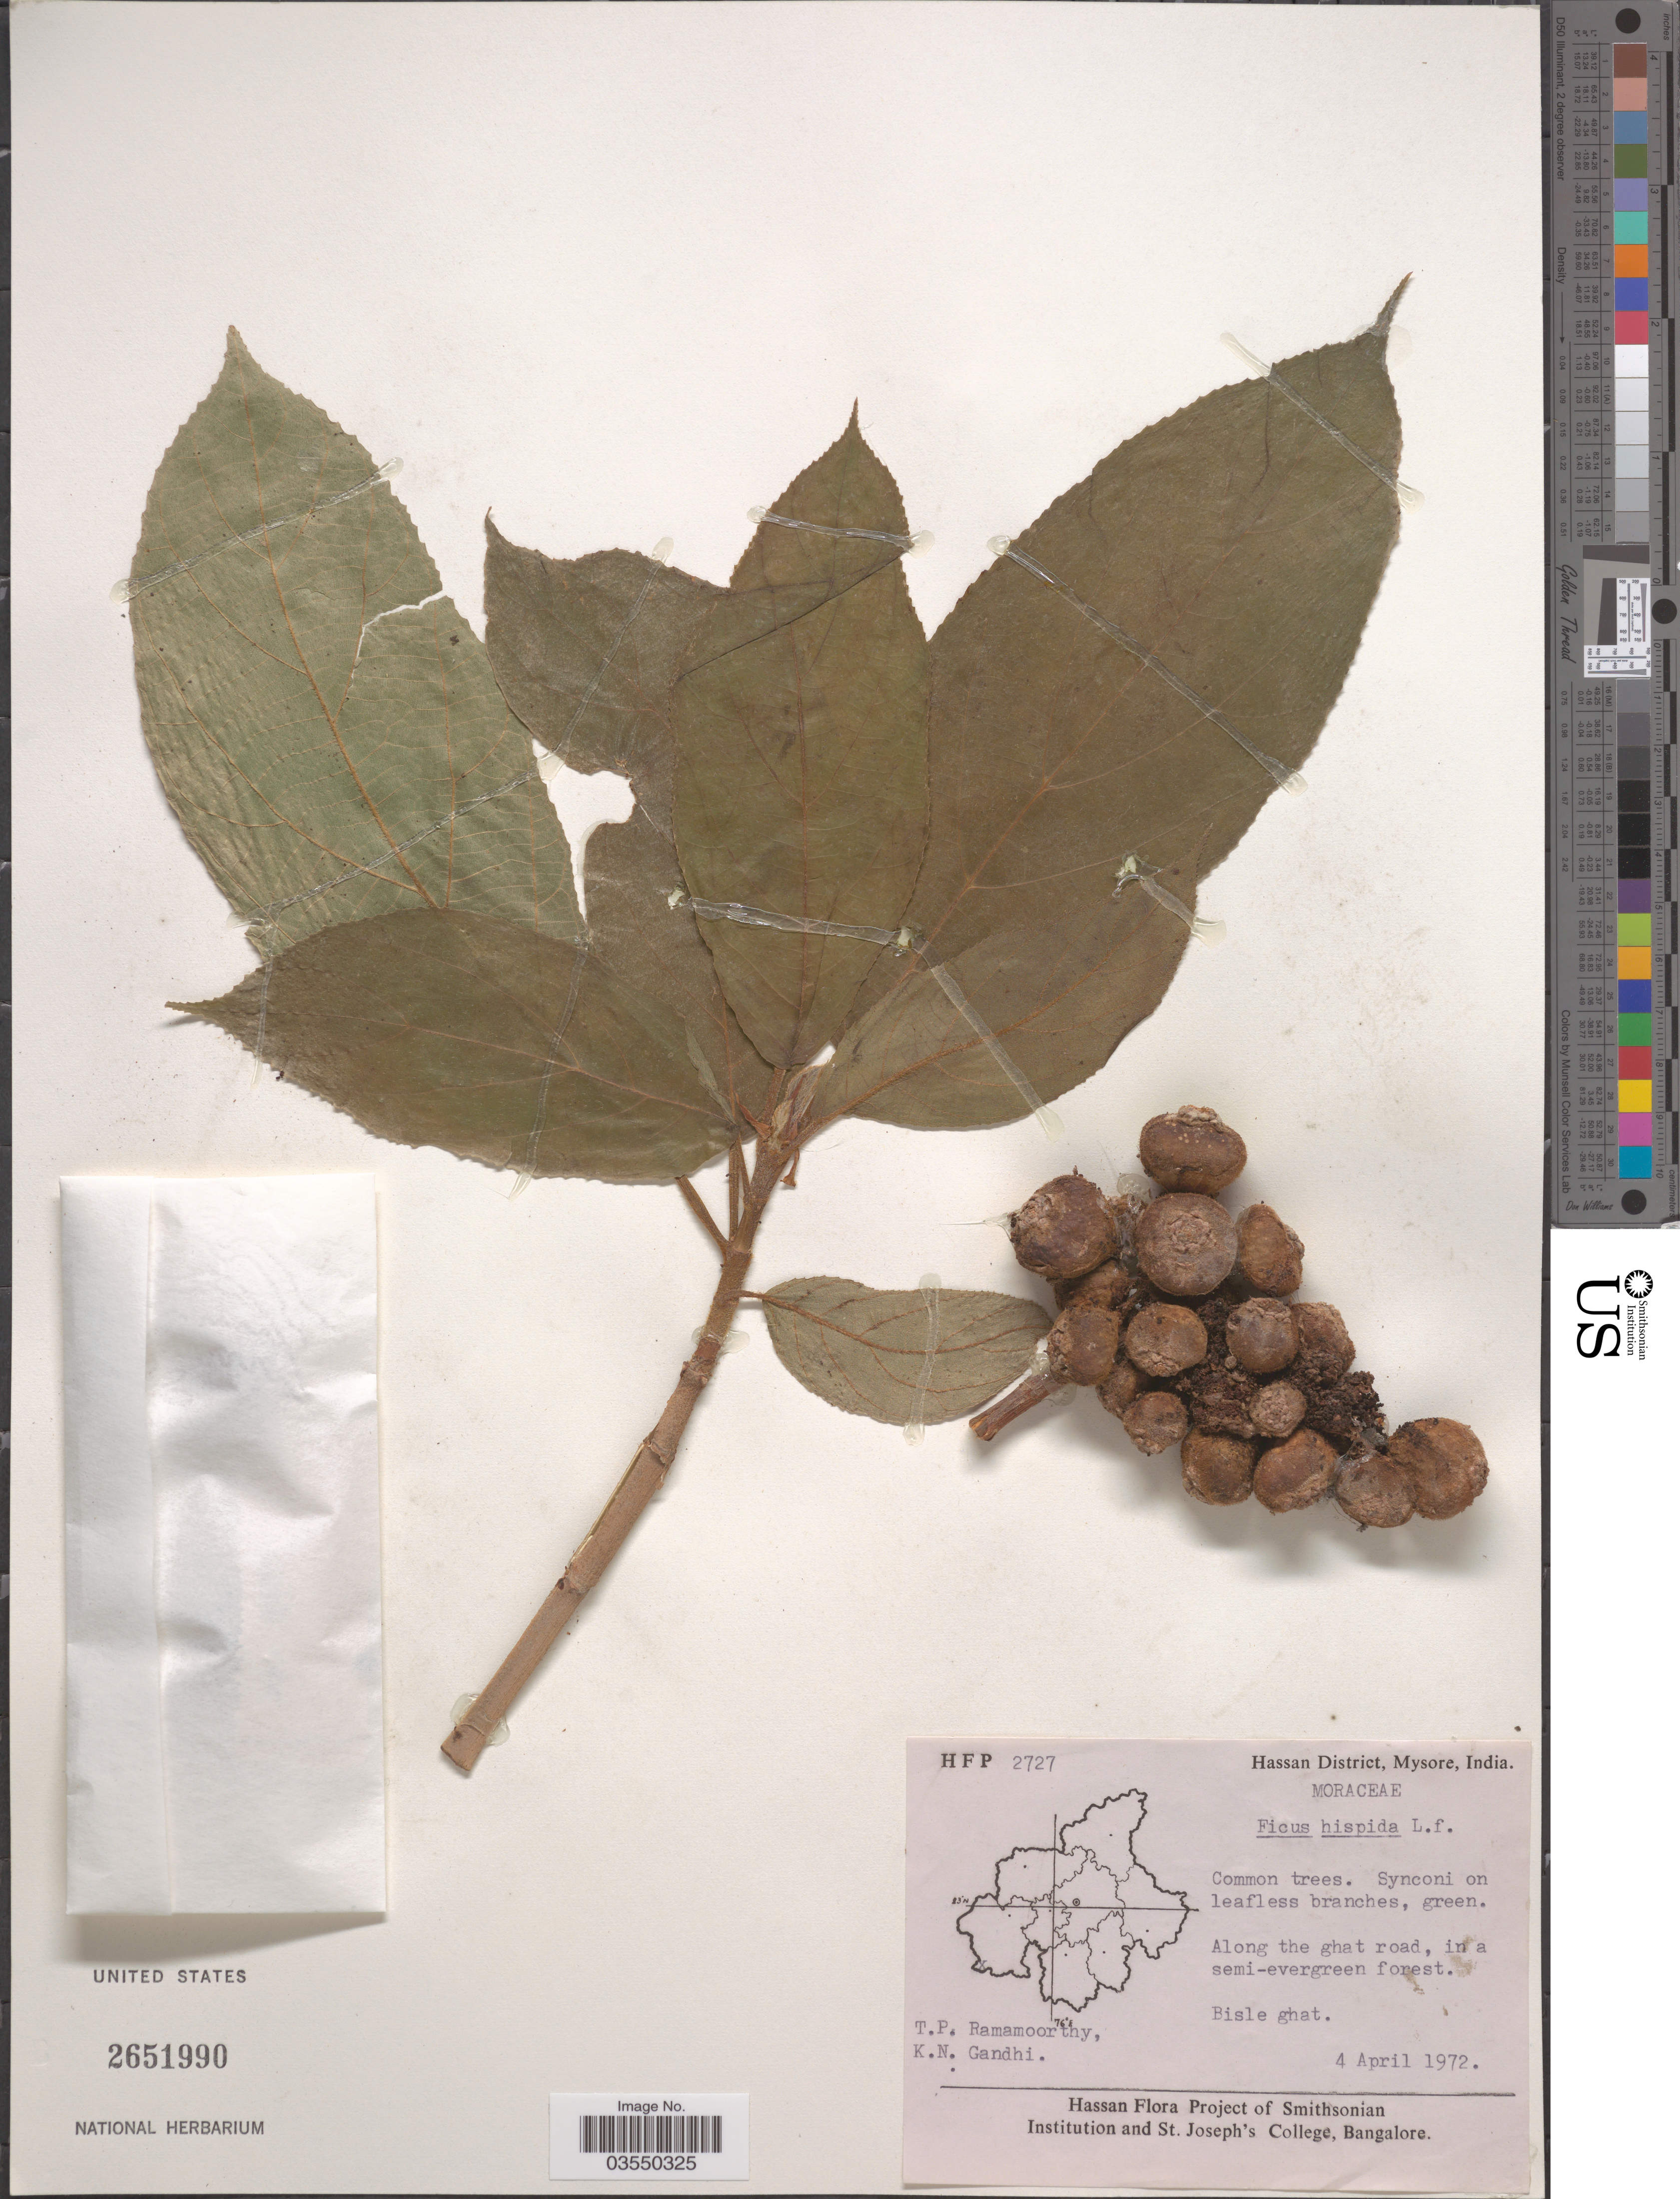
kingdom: Plantae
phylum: Tracheophyta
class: Magnoliopsida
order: Rosales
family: Moraceae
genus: Ficus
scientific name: Ficus hispida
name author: L. f.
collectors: T. P. Ramamoorthy & K. N. Gandhi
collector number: HFP2727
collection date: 1972-04-04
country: India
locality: Hassan District, Mysore. Bisle ghat.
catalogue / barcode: US 2651990